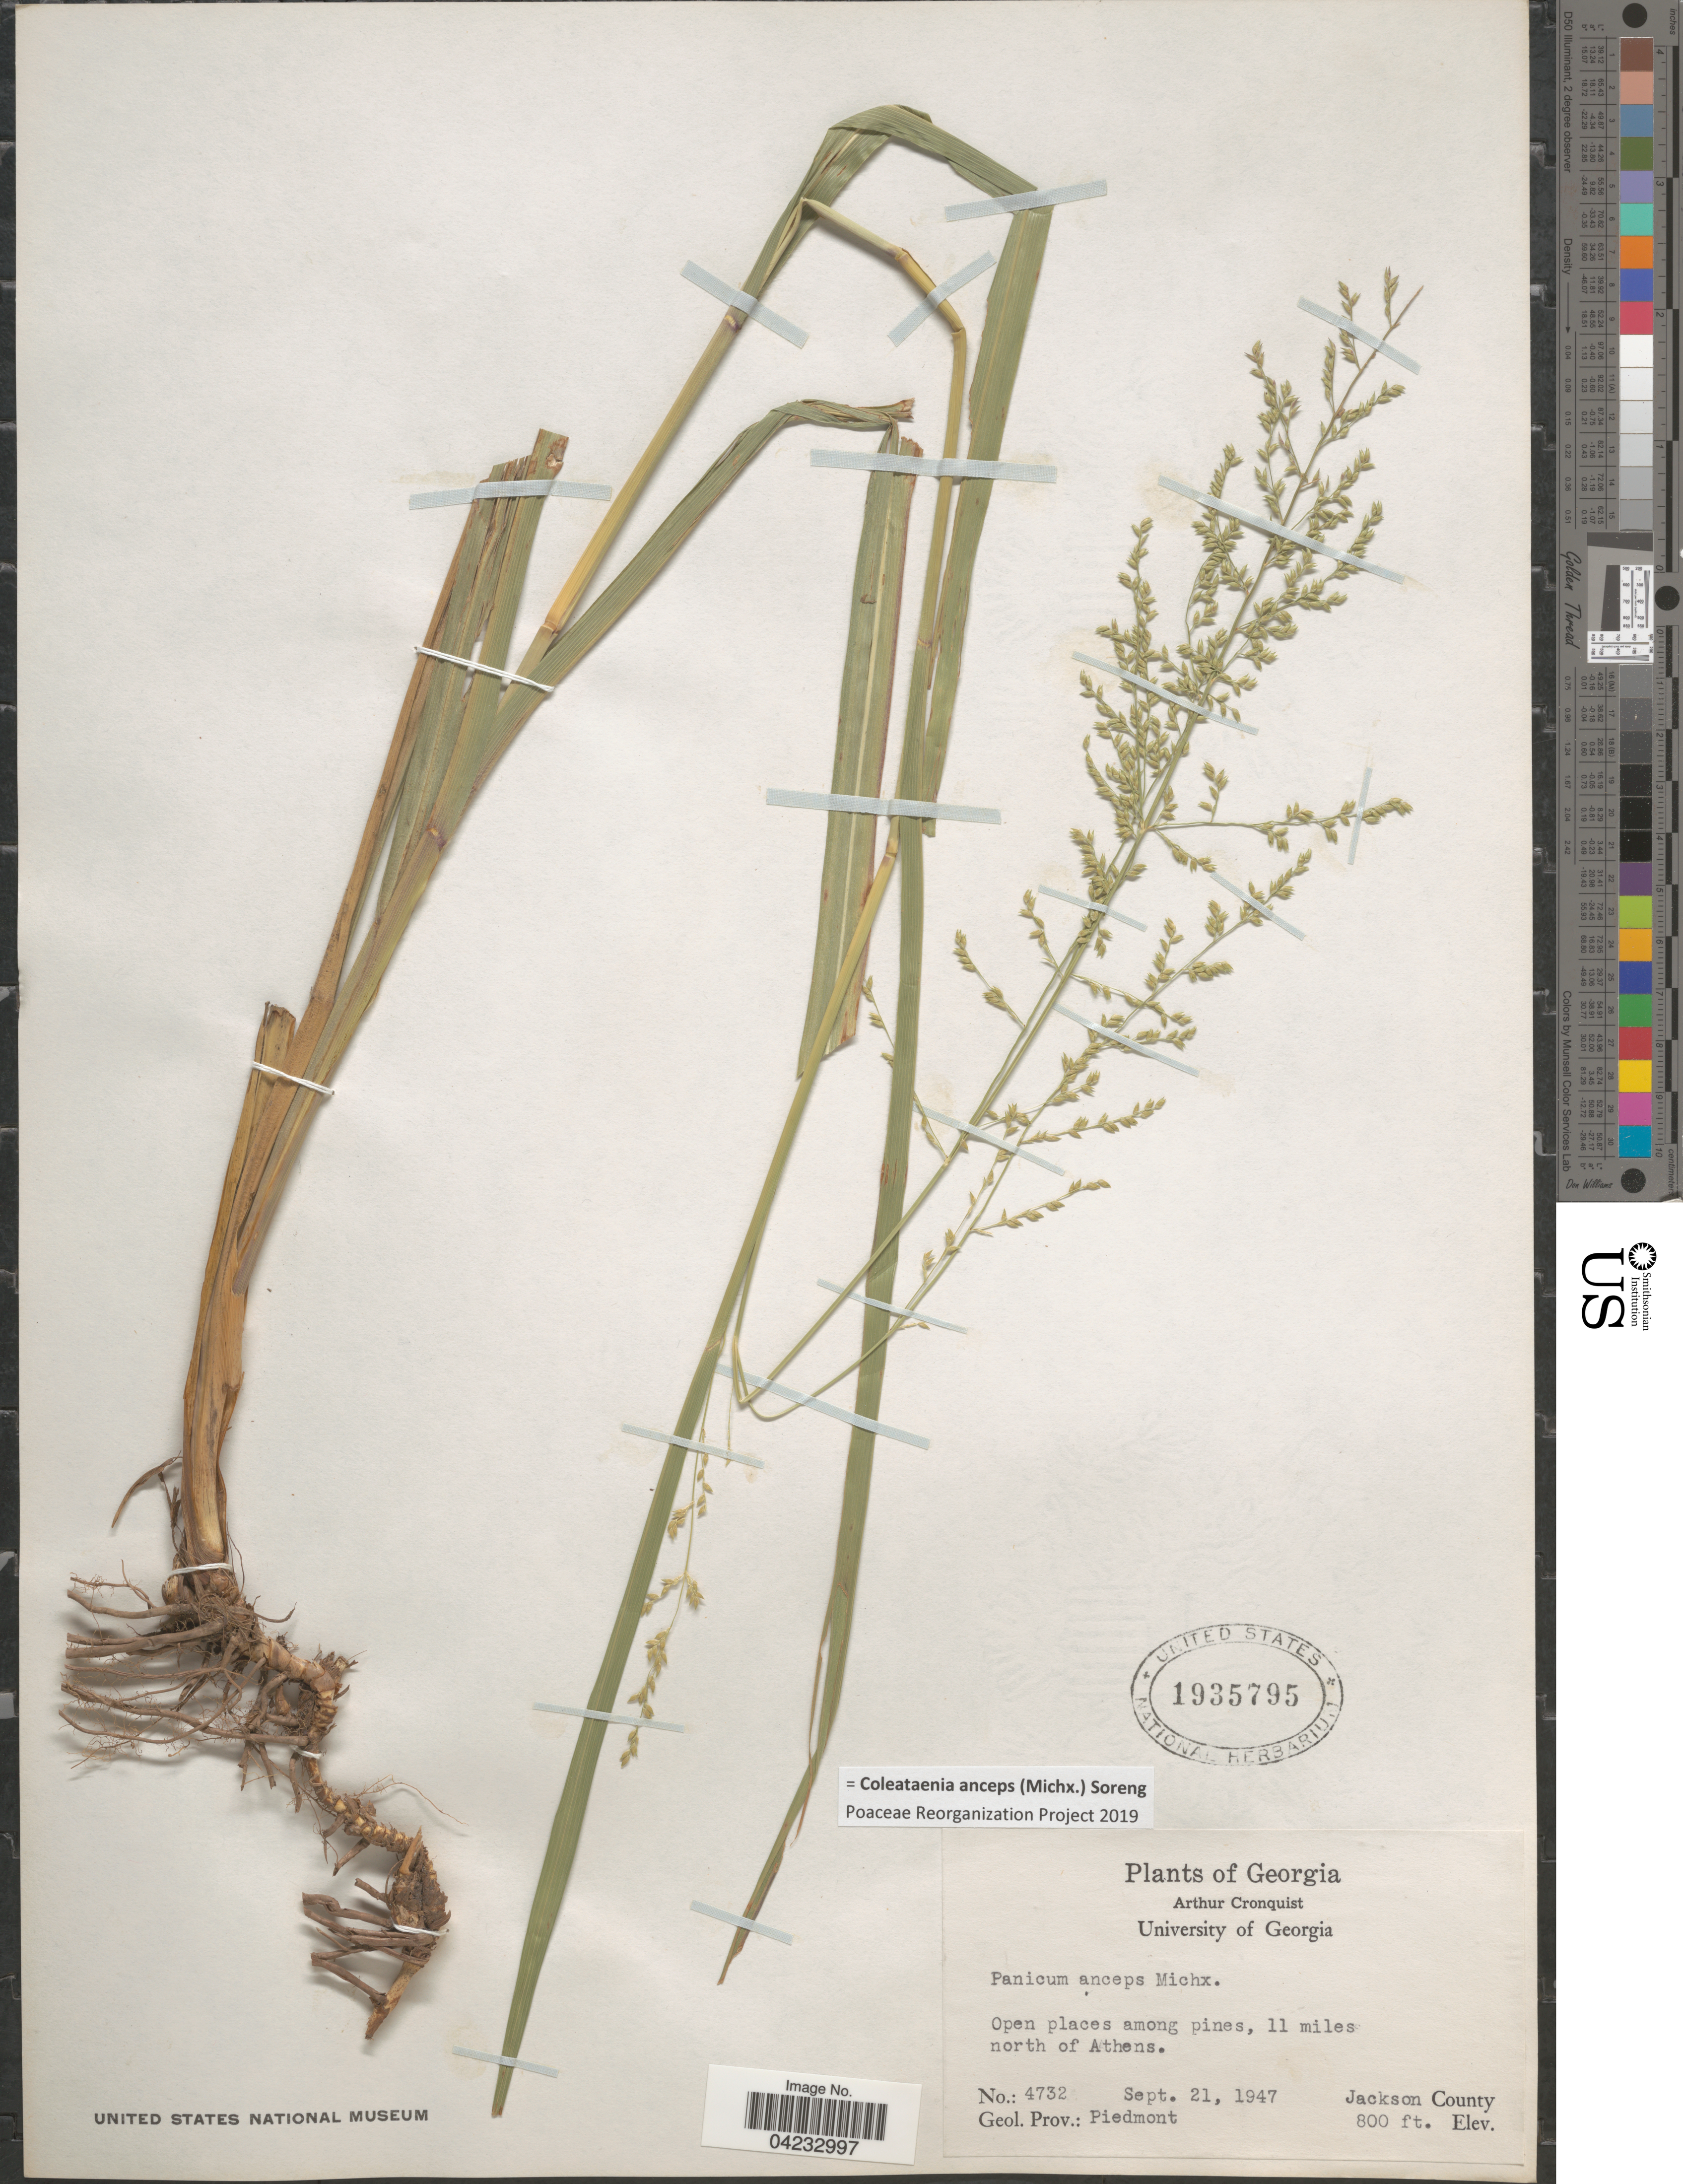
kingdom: Plantae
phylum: Tracheophyta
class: Liliopsida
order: Poales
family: Poaceae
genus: Coleataenia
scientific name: Coleataenia anceps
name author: (Michx.) Soreng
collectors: A. J. Cronquist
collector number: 4732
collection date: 1947-09-21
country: United States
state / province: Georgia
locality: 11 miles north of Athens. Jackson County. Geol. Prov.: Piedmont.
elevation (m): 244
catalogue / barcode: US 1935795